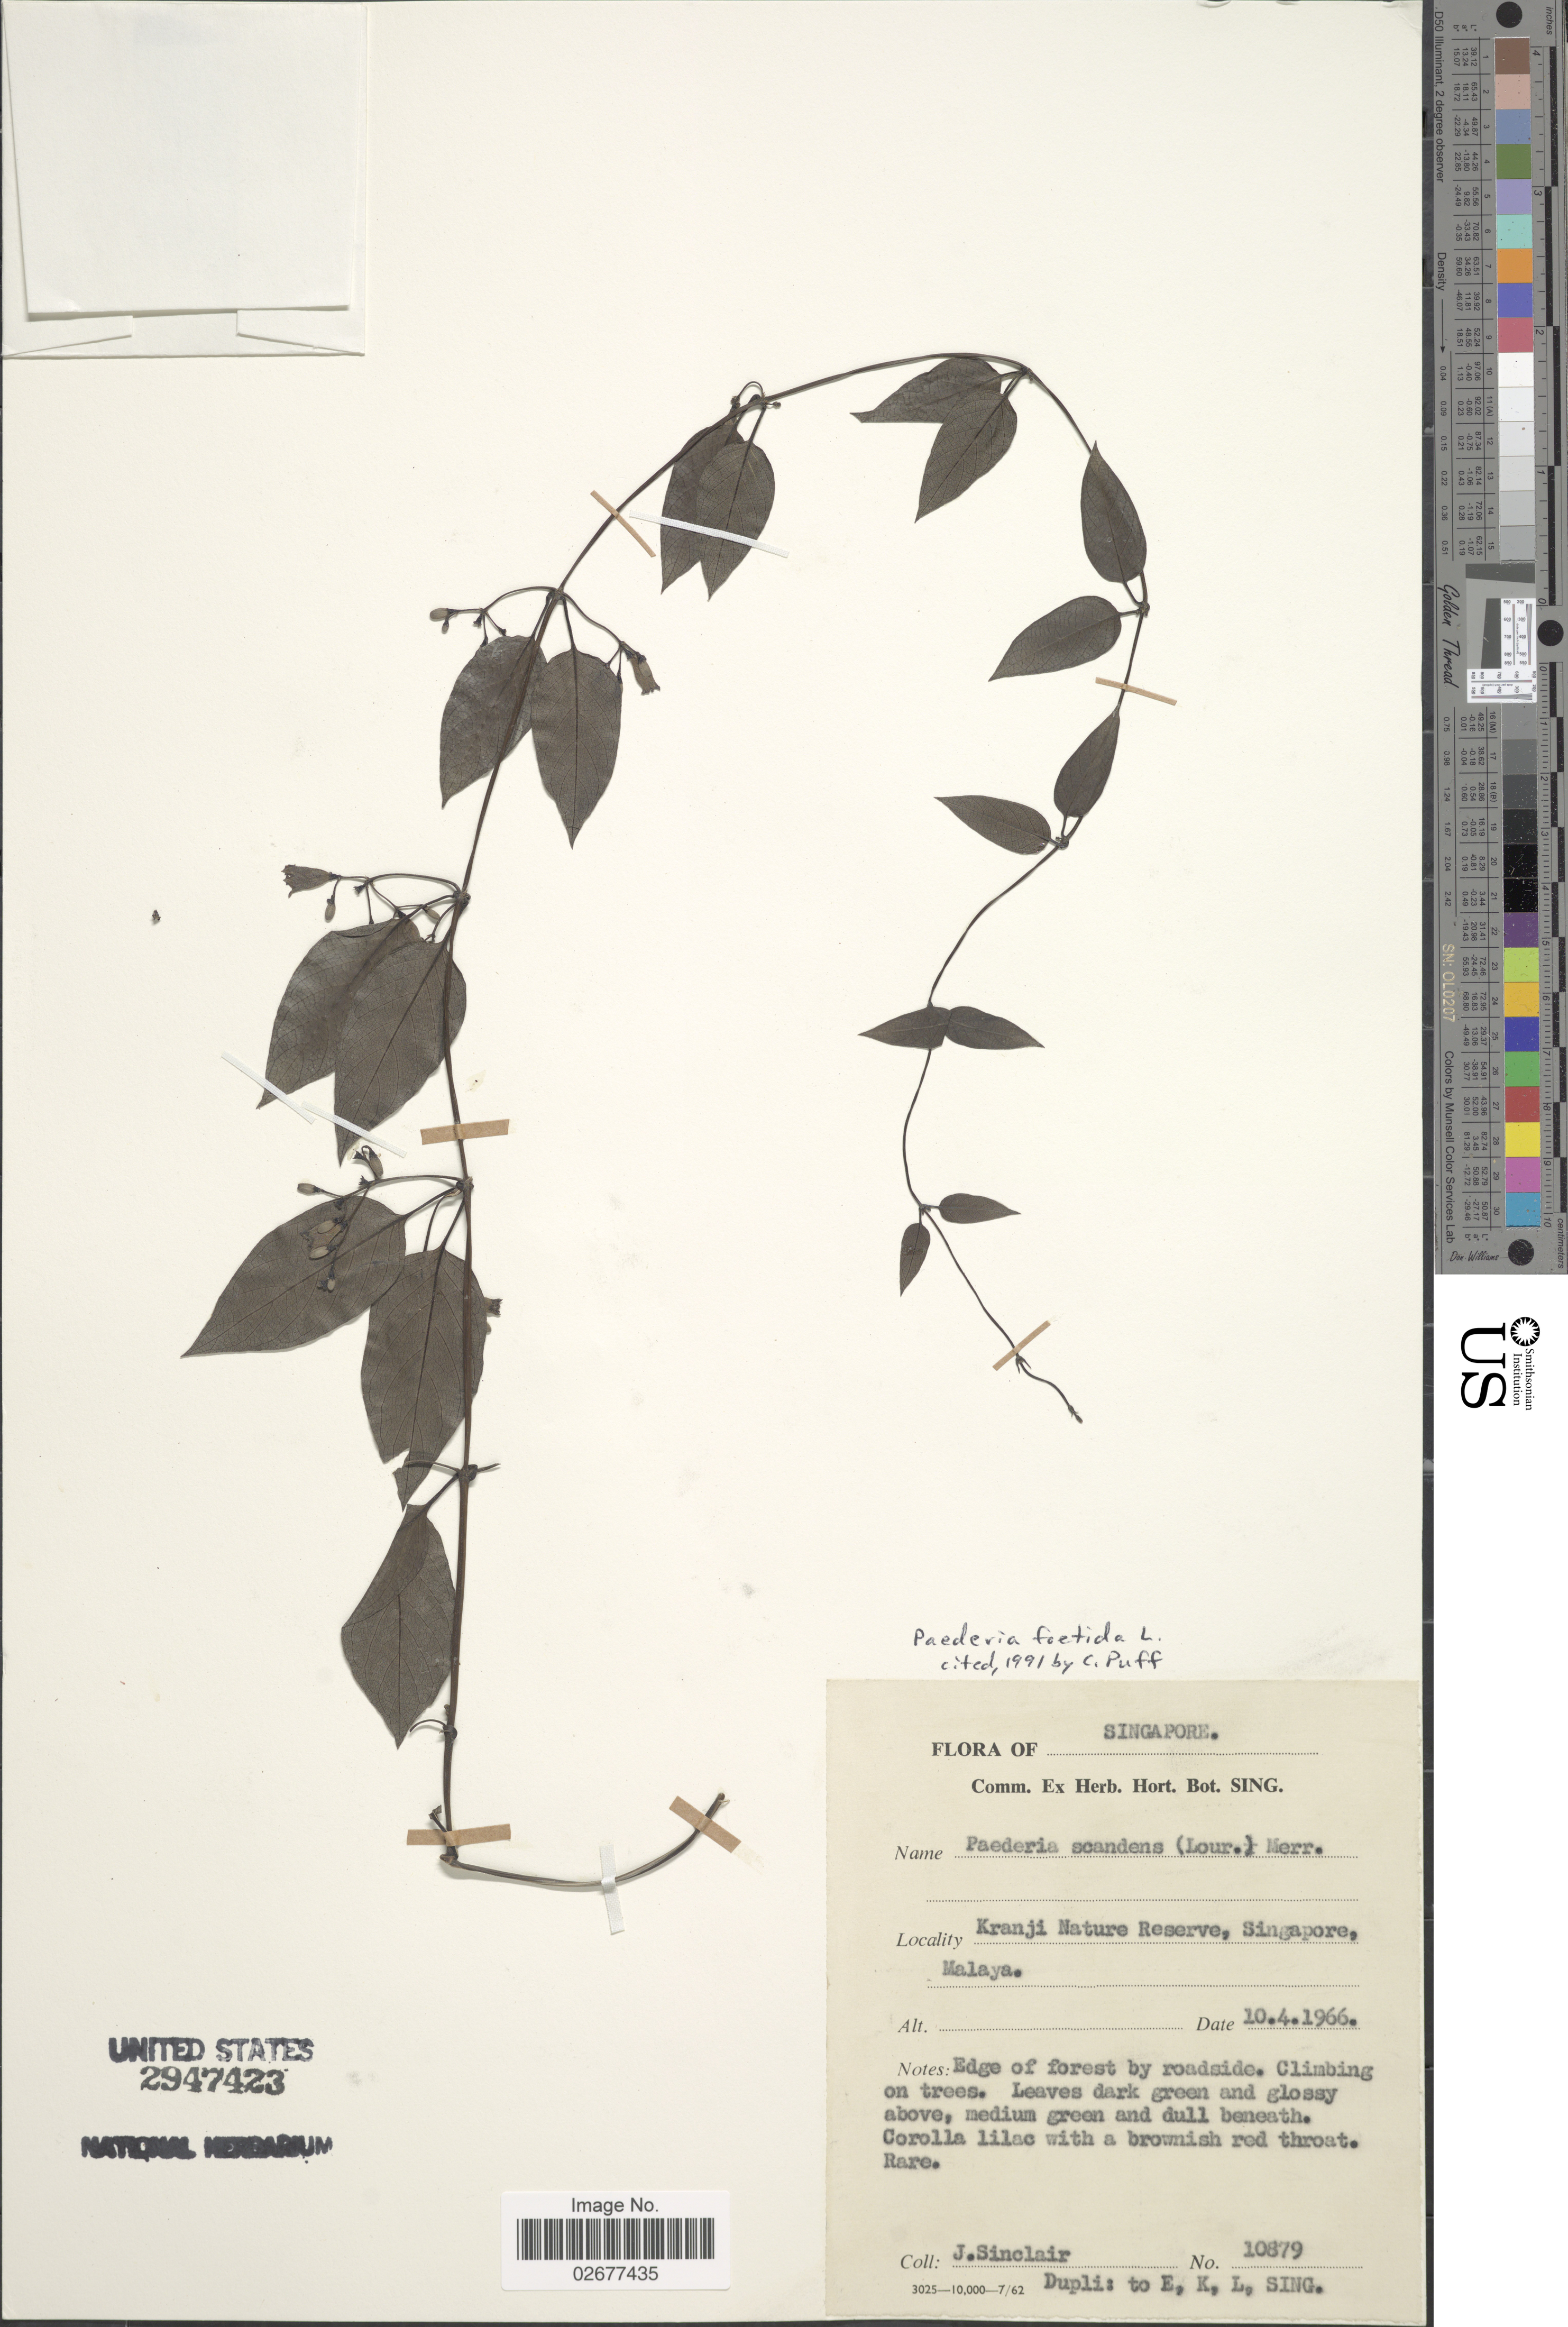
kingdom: Plantae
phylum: Tracheophyta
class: Magnoliopsida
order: Gentianales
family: Rubiaceae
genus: Paederia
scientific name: Paederia foetida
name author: L.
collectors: J. Sinclair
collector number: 10879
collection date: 1966-04-10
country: Singapore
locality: Kranji Nature Reserve, Singapore, Malaya.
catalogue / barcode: US 2947423